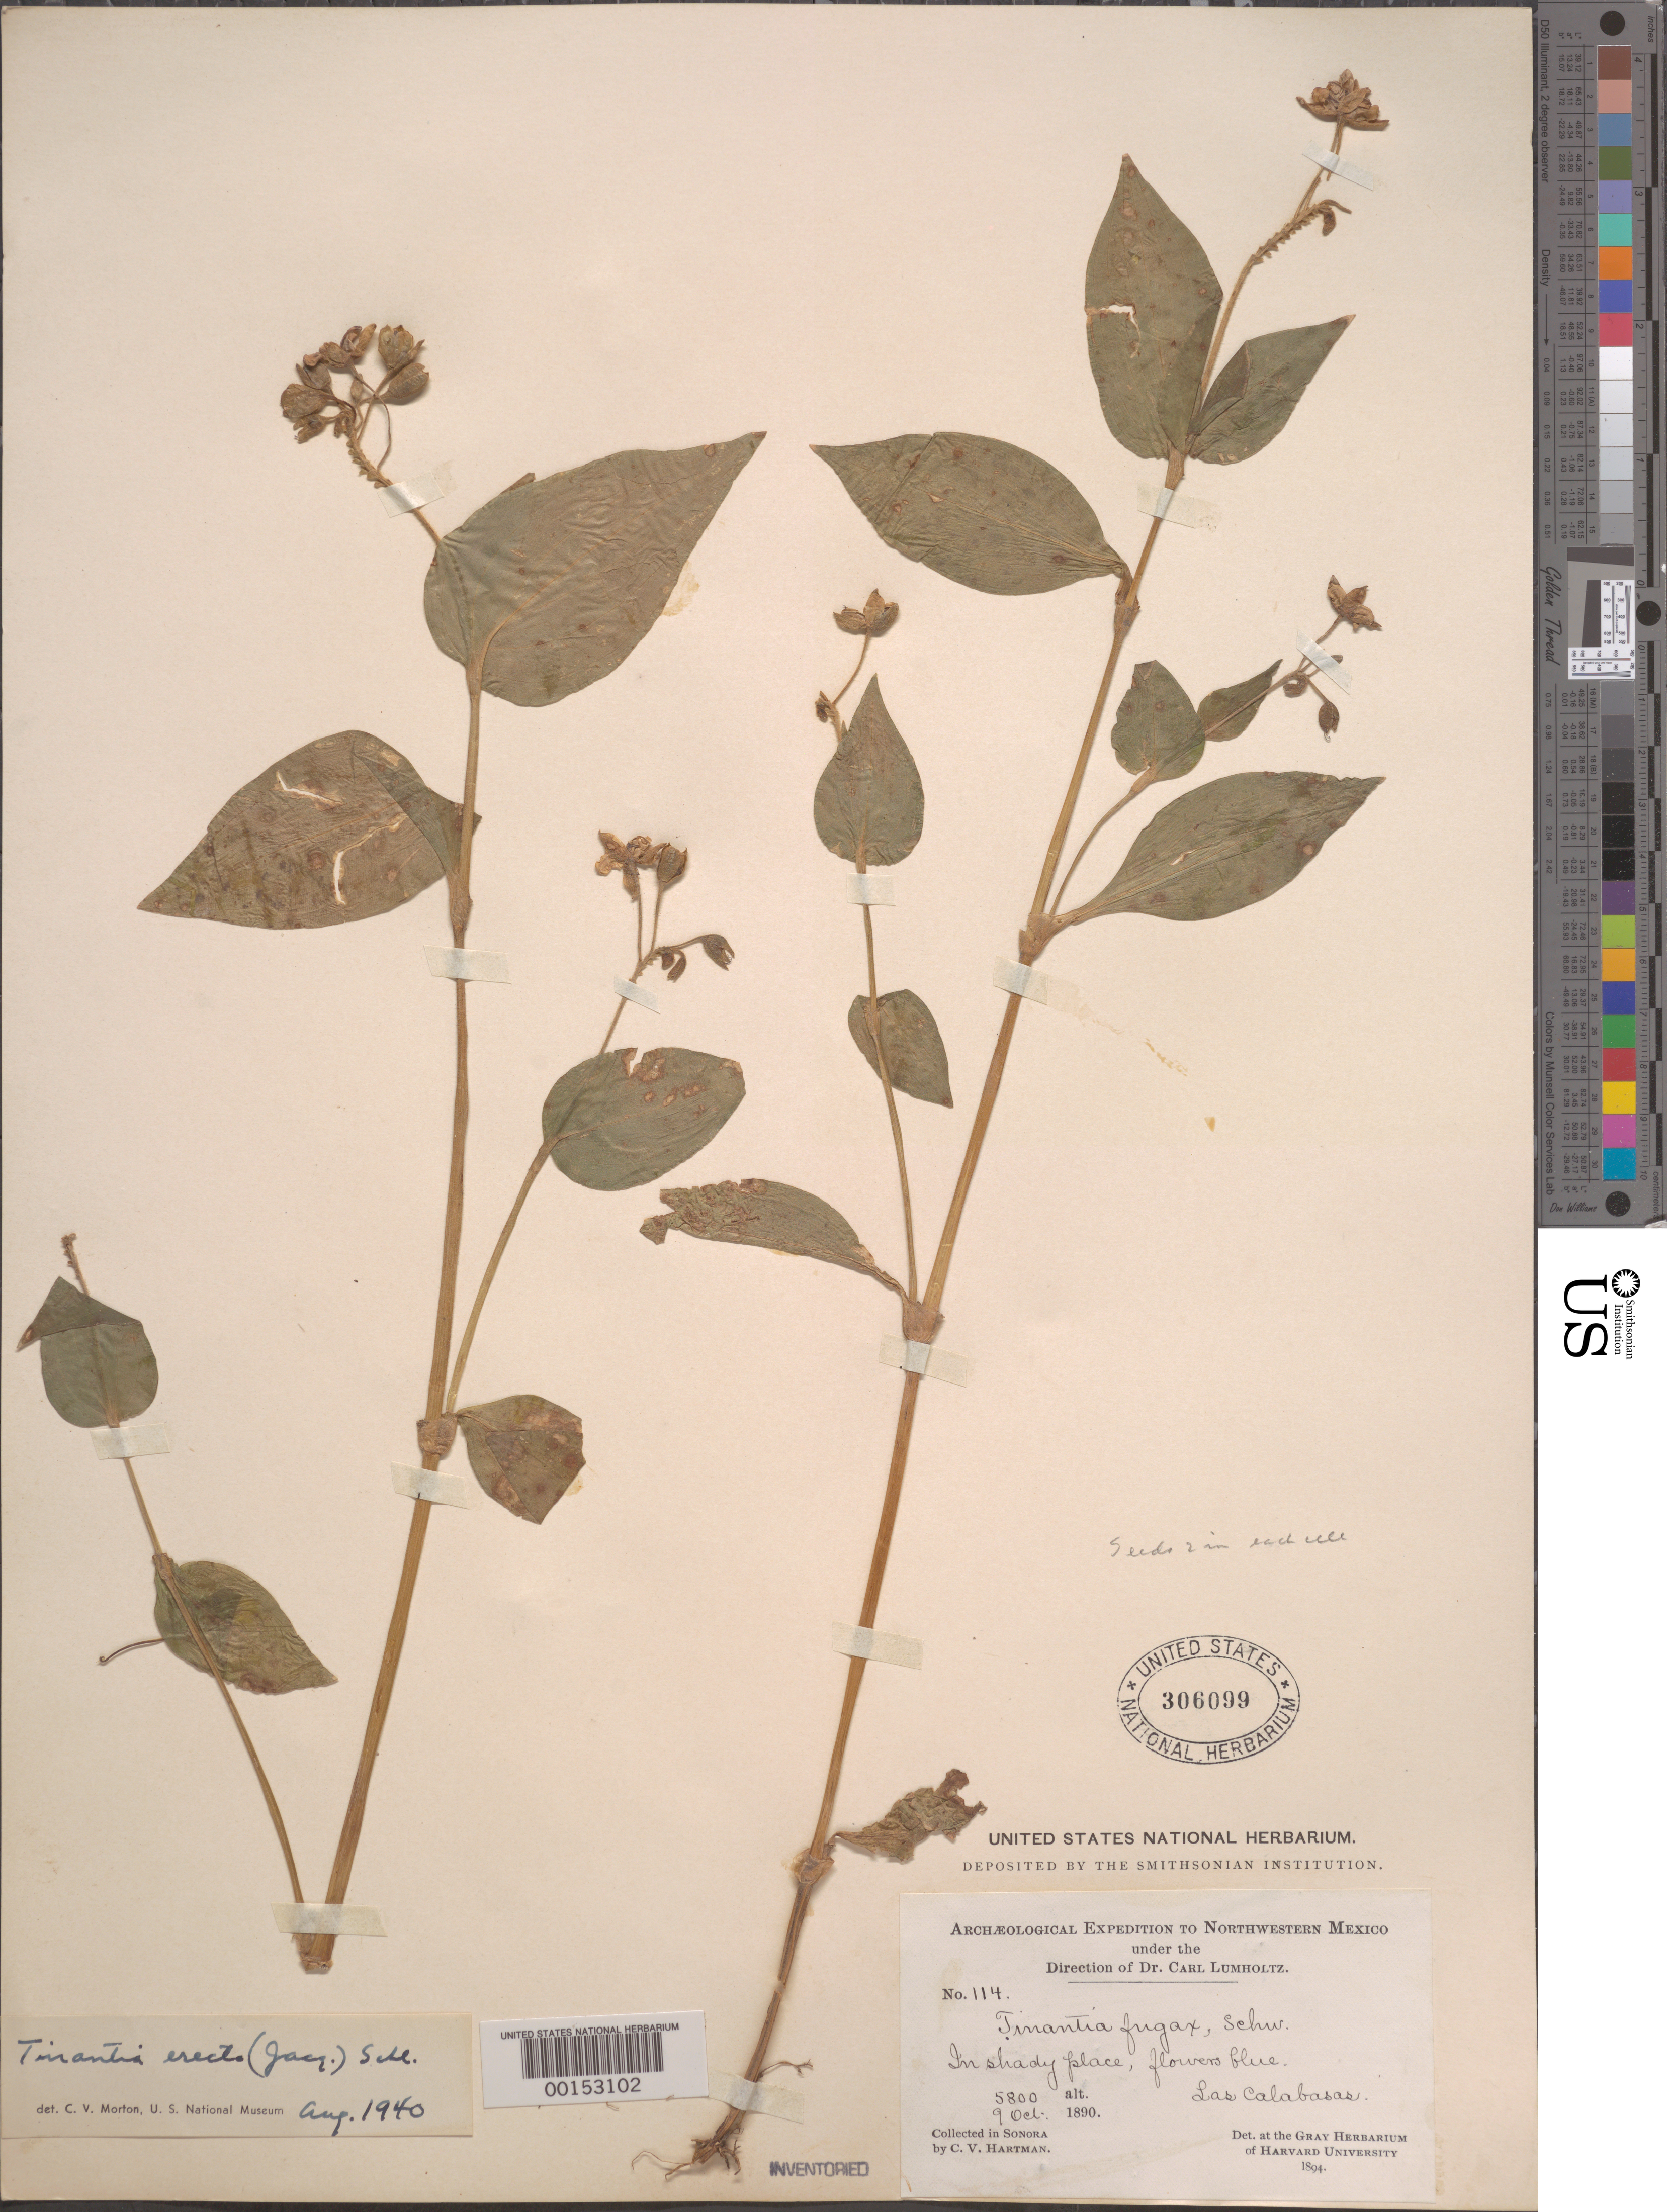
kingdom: Plantae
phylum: Tracheophyta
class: Liliopsida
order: Commelinales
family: Commelinaceae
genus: Tinantia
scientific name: Tinantia erecta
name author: (Jacq.) Fenzl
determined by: Morton, C. V.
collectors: C. V. Hartman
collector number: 114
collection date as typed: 09 Oct 1890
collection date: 1890-10-09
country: Mexico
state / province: Sonora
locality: Las calabasas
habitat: Shaded area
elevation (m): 1768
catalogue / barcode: US 306099